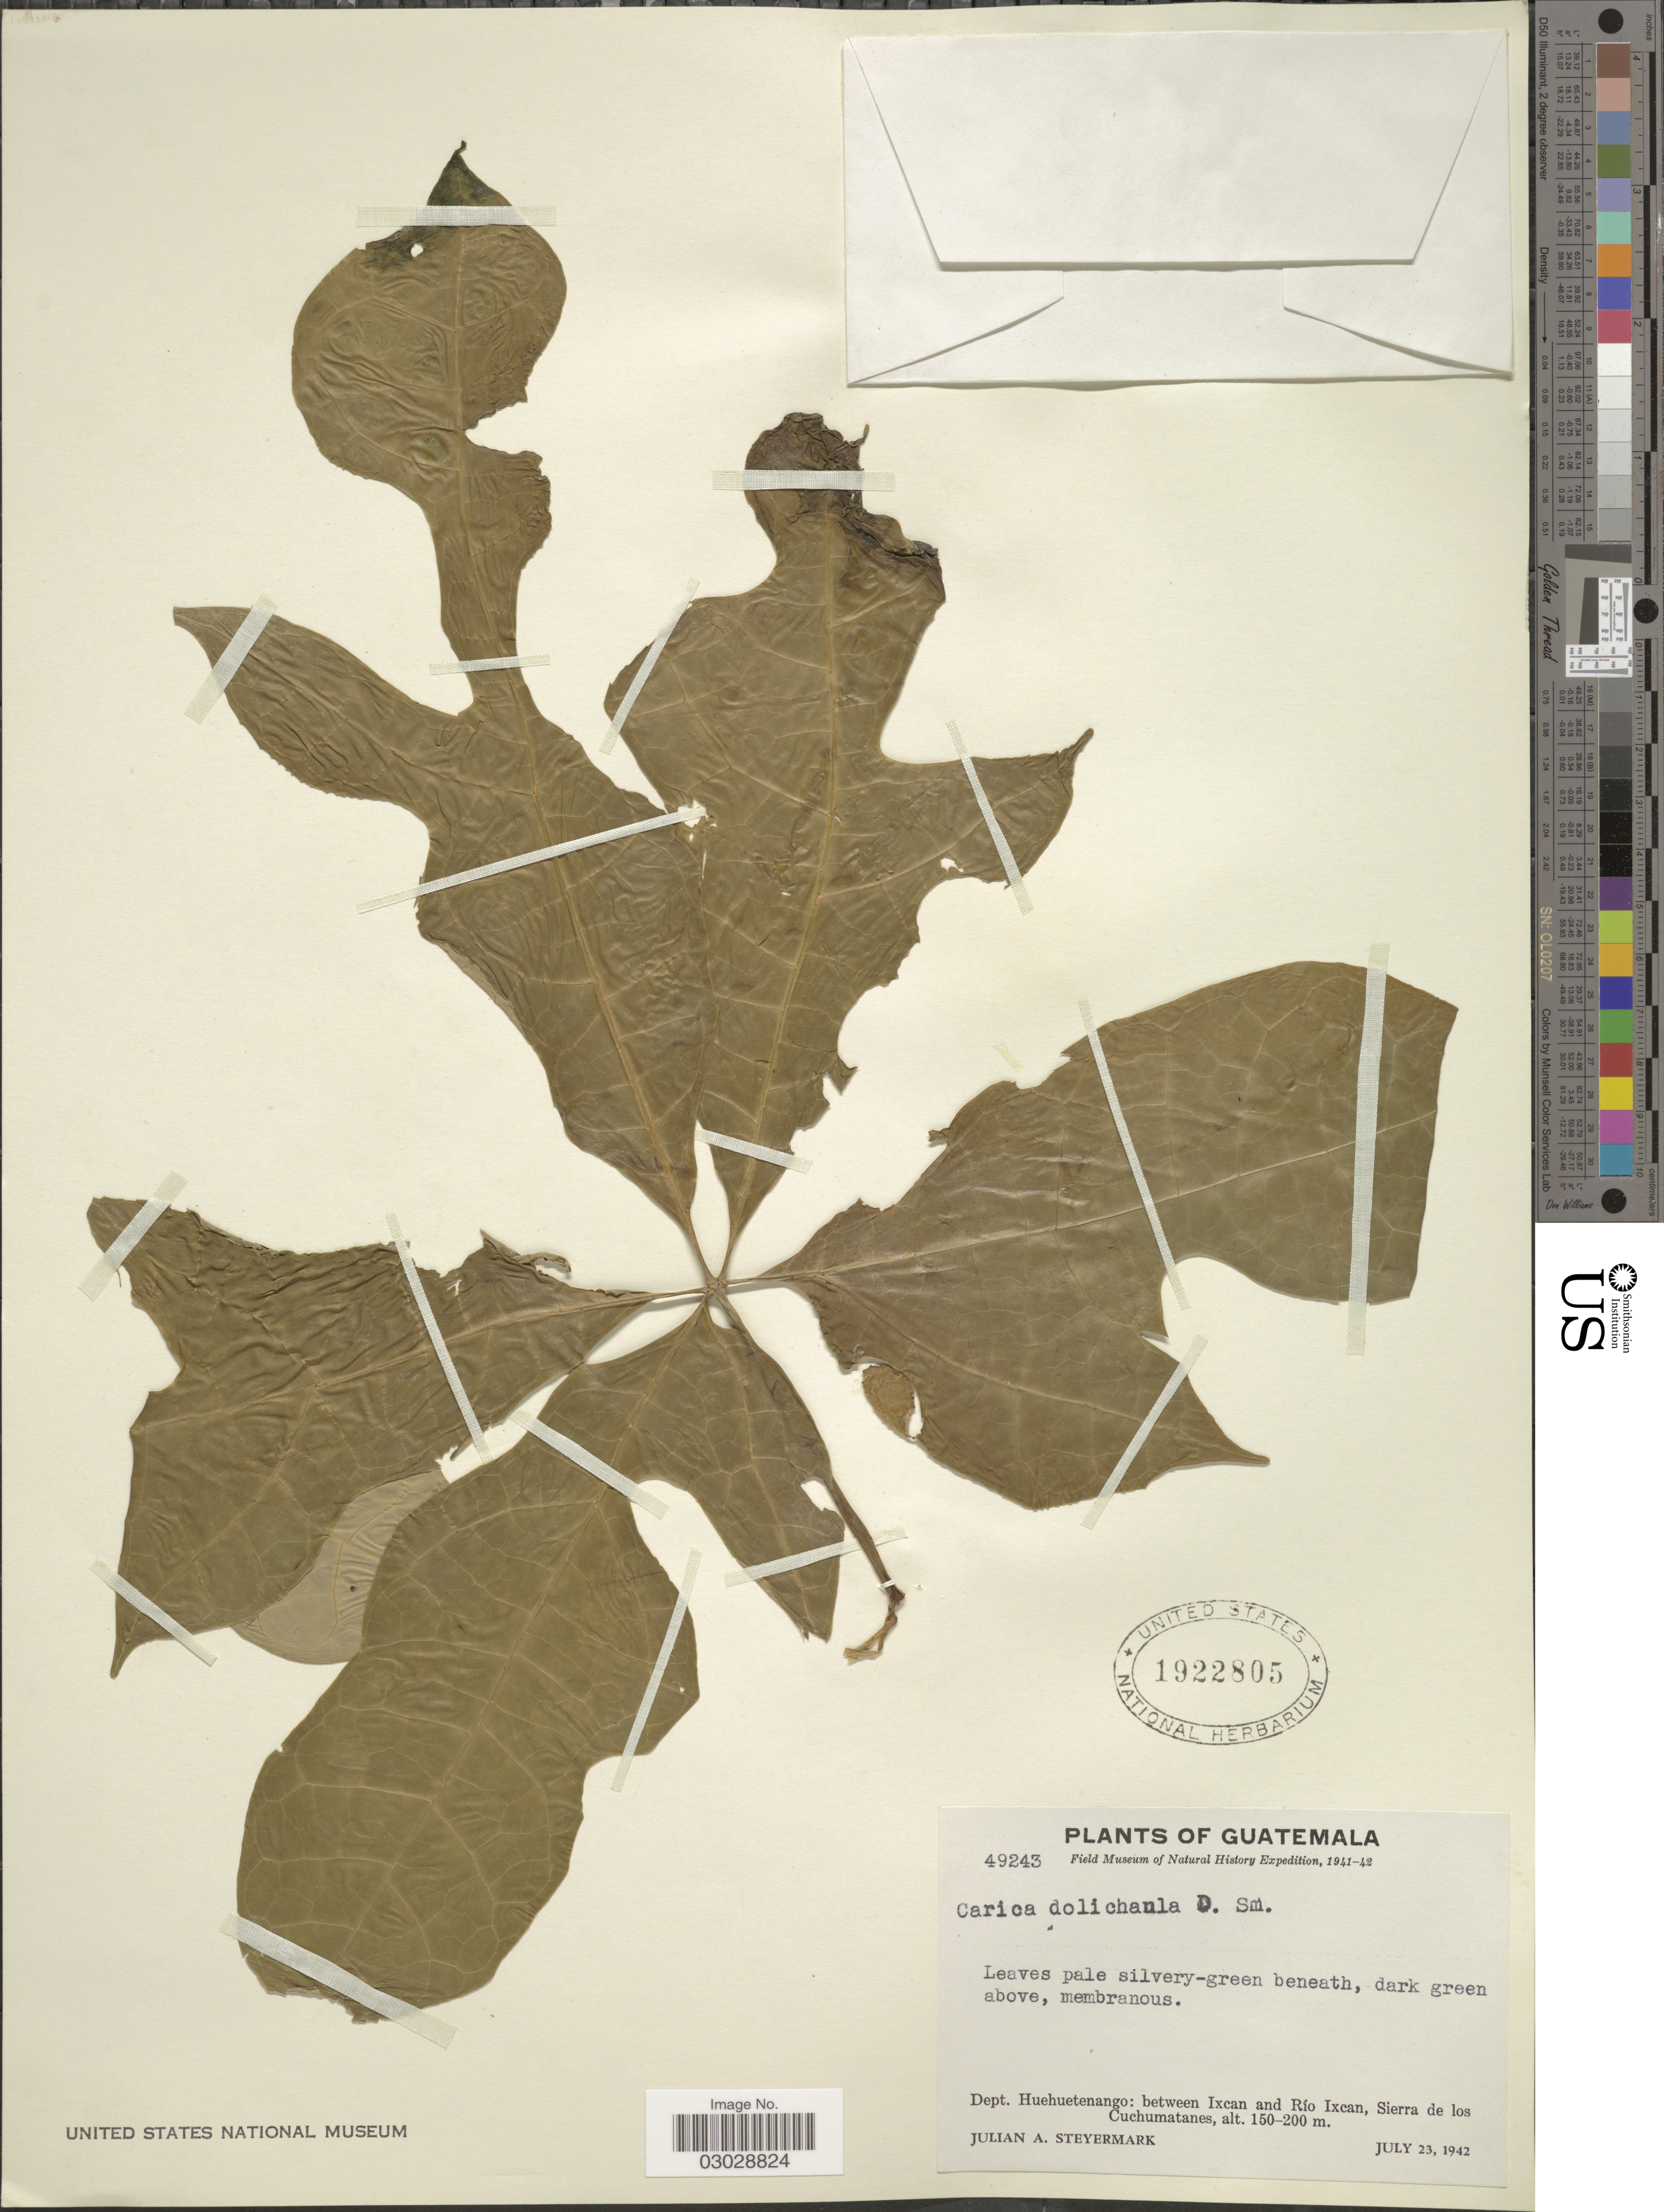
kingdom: Plantae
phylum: Tracheophyta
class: Magnoliopsida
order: Brassicales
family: Caricaceae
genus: Jacaratia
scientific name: Jacaratia dolichaula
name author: (Donn. Sm.) Woodson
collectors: J. Steyermark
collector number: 49243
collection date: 1942-07-23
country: Guatemala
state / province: Huehuetenango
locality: Dept. Huehuetenango: between Ixcan and Río Ixcan, Sierra de los Cuchumatanes.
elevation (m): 150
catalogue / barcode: US 1922805